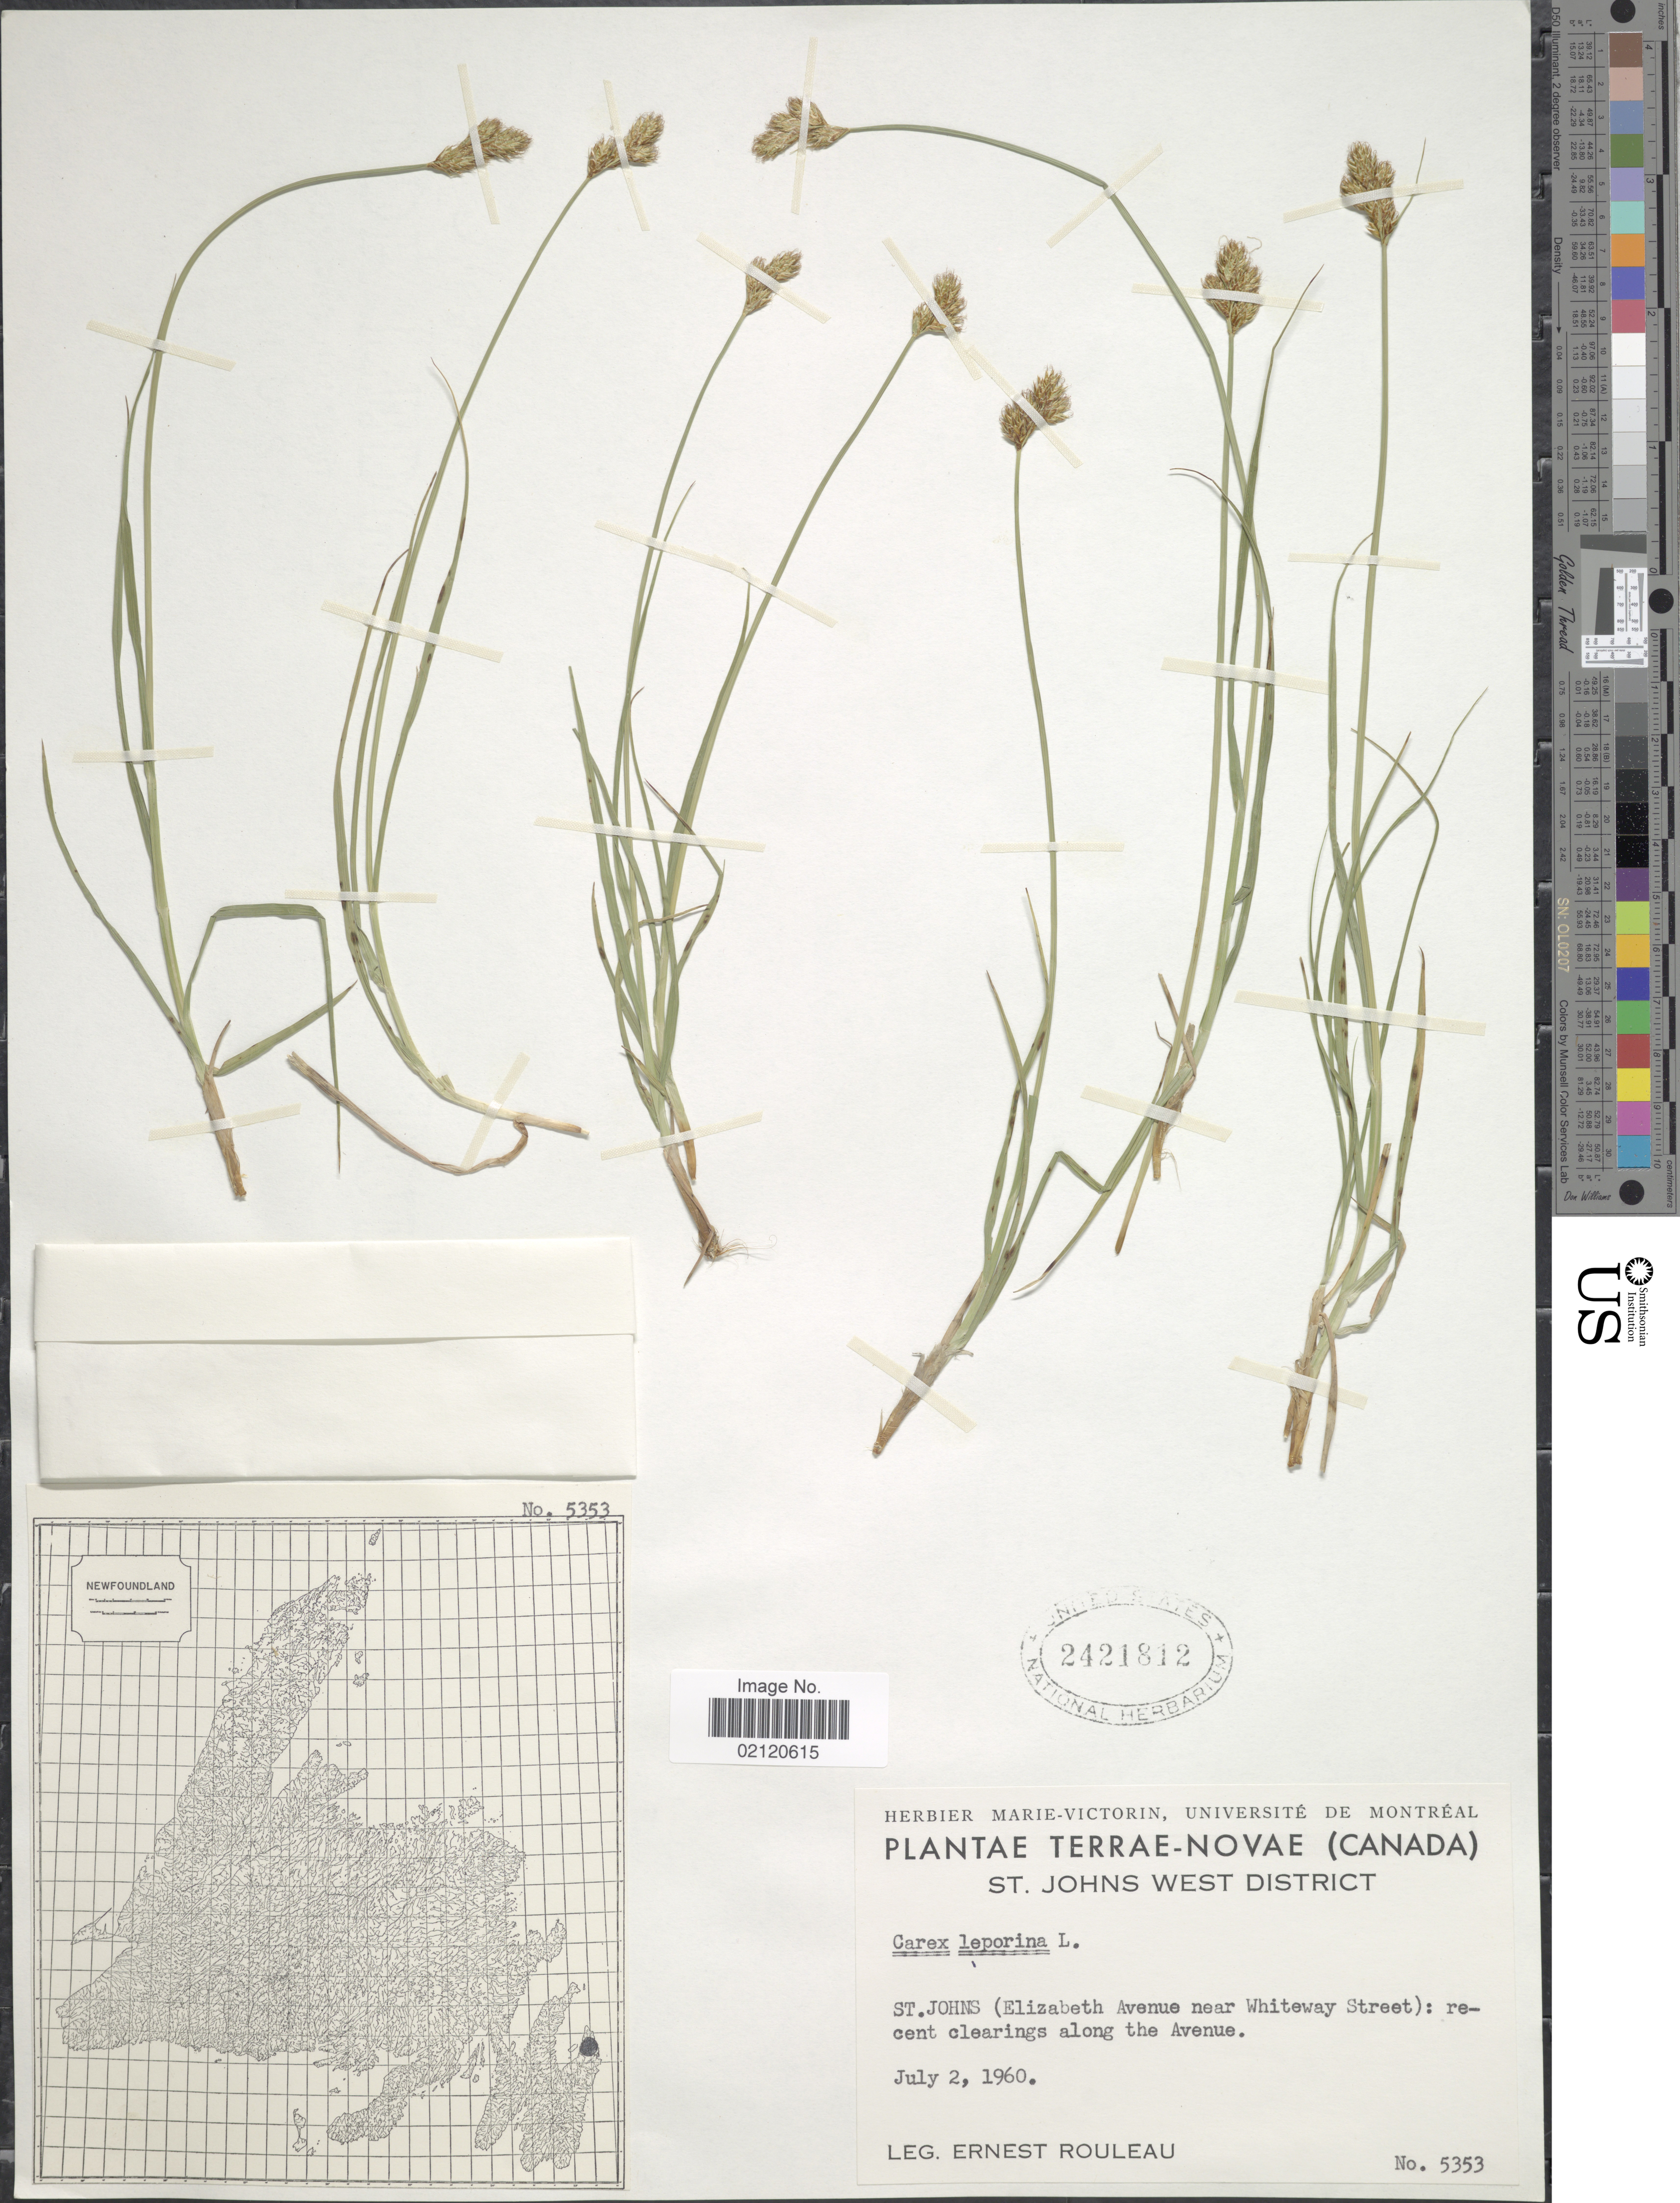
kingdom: Plantae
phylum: Tracheophyta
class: Liliopsida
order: Poales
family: Cyperaceae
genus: Carex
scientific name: Carex leporina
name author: L.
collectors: E. Rouleau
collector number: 5353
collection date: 1960-07-02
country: Canada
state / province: Newfoundland and Labrador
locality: Terre-Novae, St. Johns West District, St. Johns (Elizabteh Avenue near Whiteway Street): recent clearings along the Avenue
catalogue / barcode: US 2421812